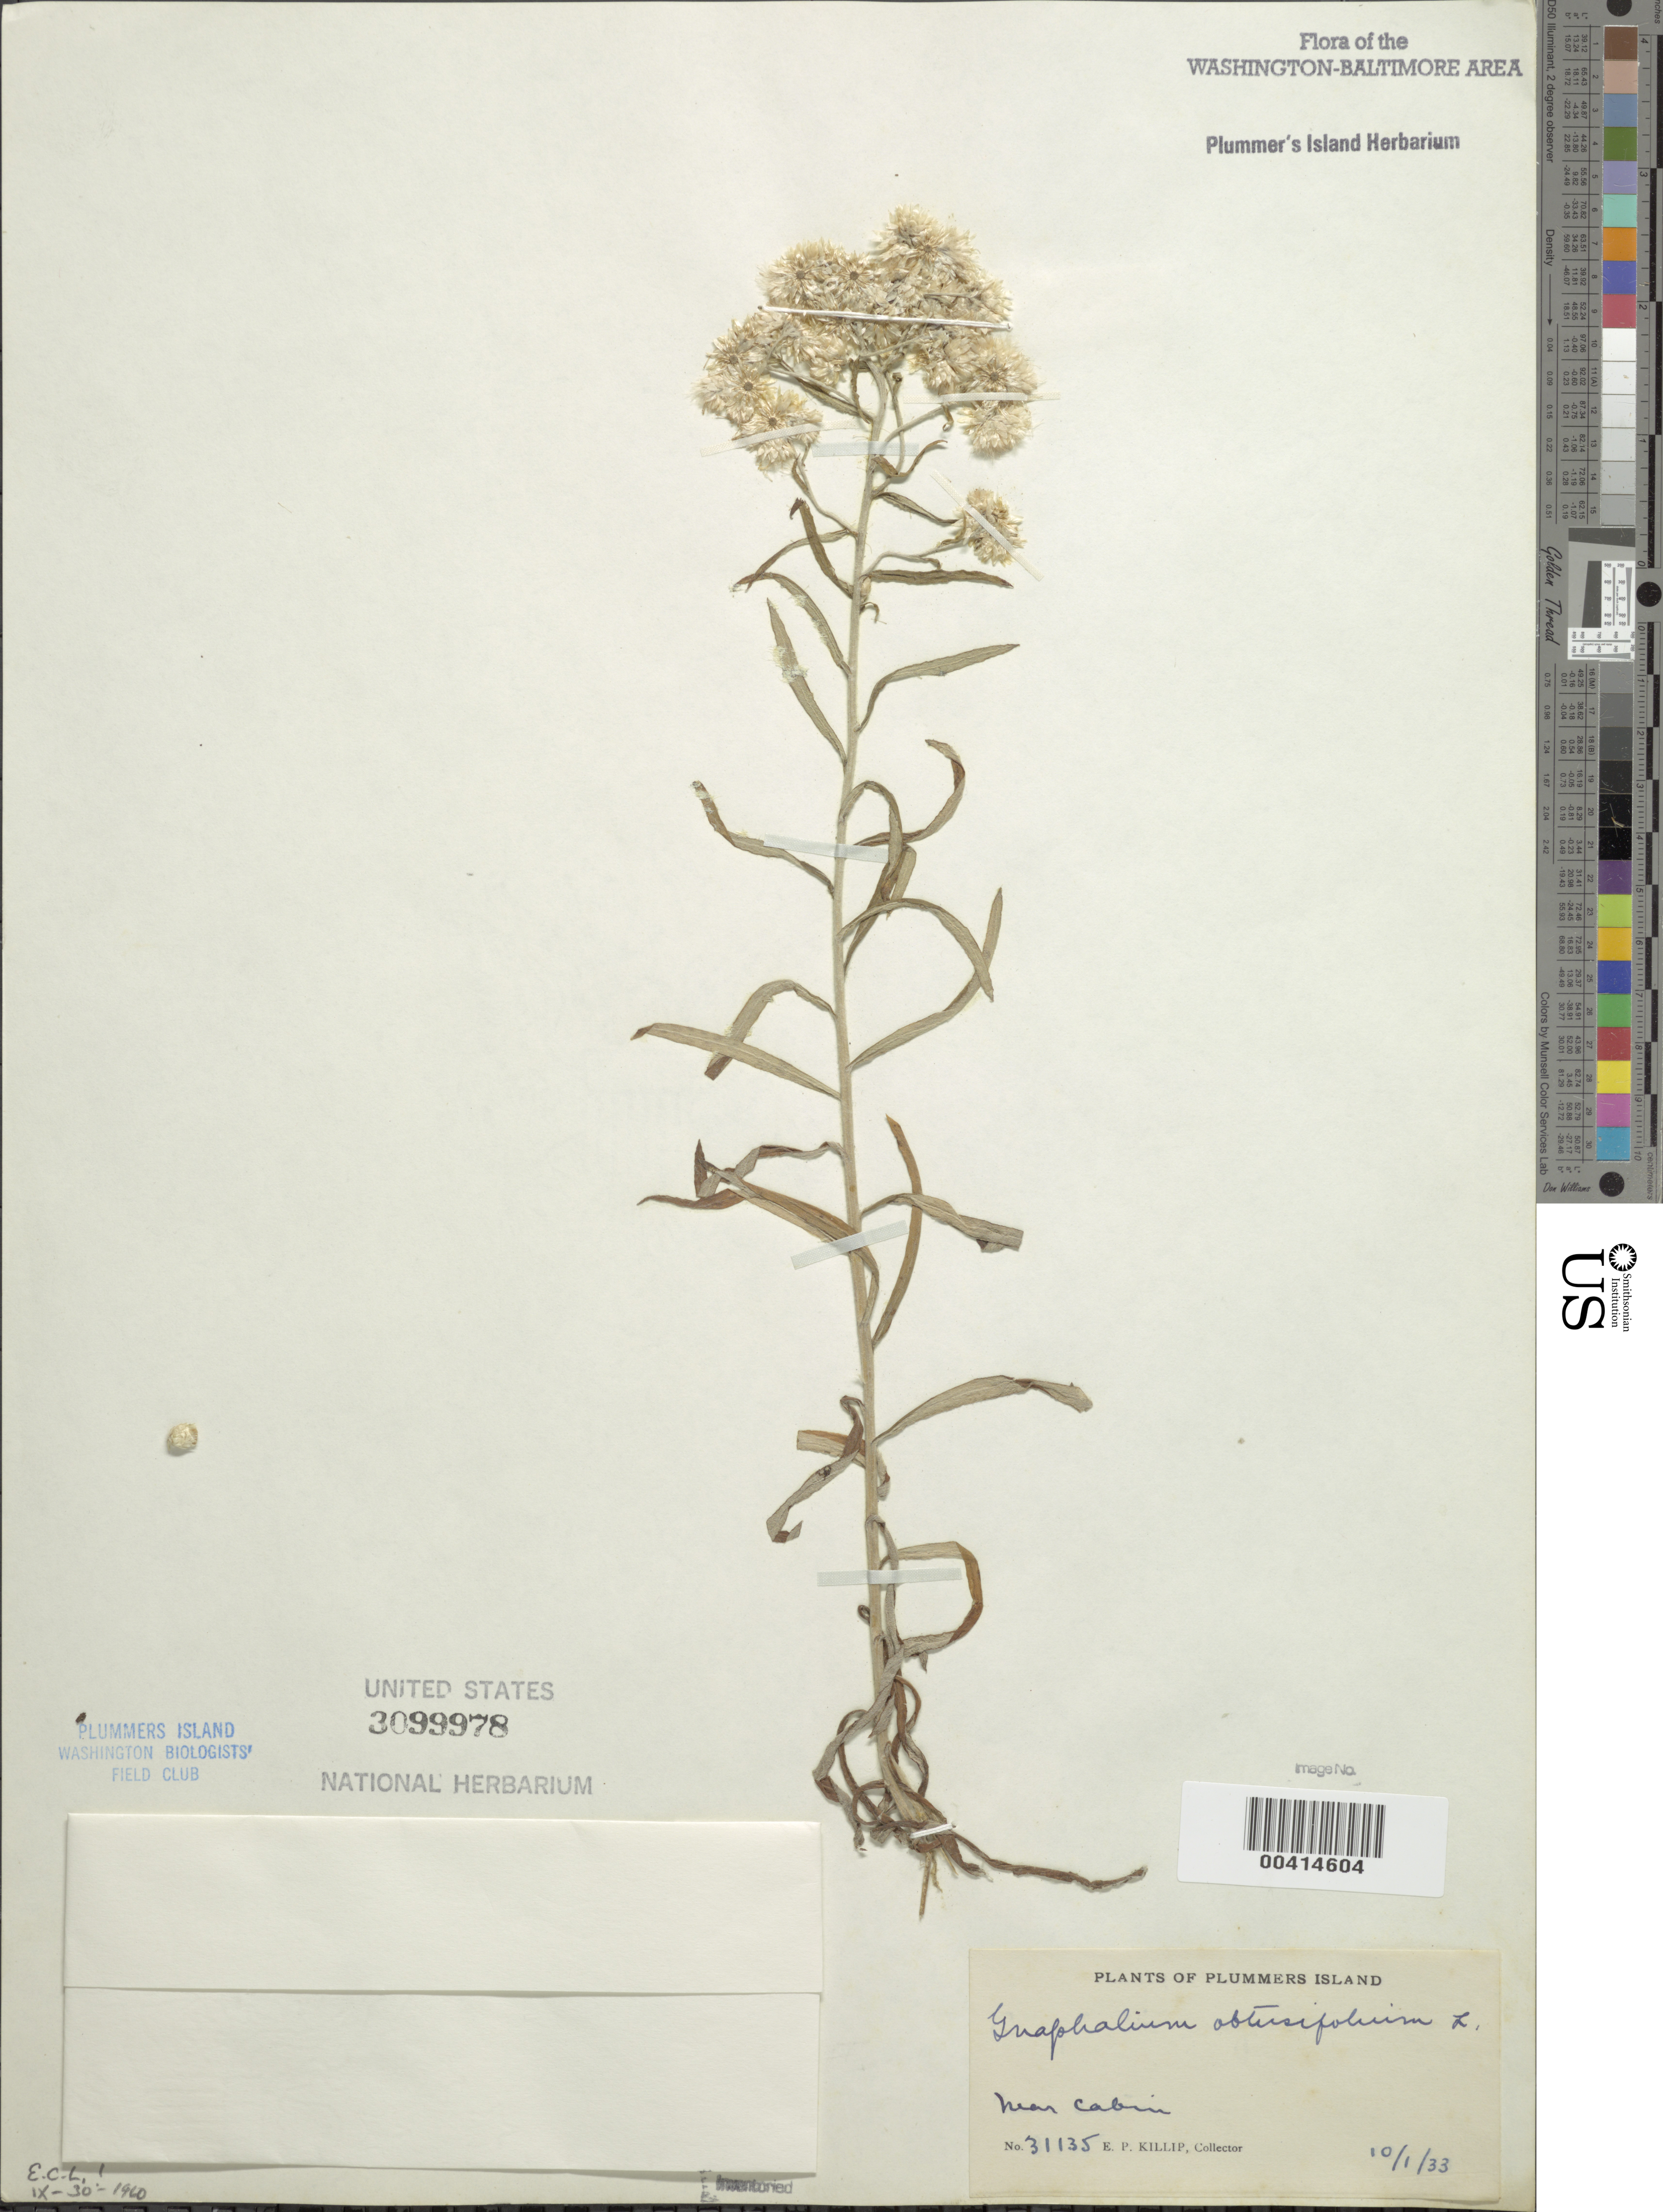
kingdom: Plantae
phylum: Tracheophyta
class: Magnoliopsida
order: Asterales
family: Asteraceae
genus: Pseudognaphalium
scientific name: Pseudognaphalium obtusifolium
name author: (L.) Hilliard & B.L. Burtt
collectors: E. P. Killip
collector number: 31135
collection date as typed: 01 Oct 1933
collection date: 1933-10-01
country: United States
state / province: Maryland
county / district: Montgomery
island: Plummers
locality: Plummer's Island; near Cabin C. & O. Canal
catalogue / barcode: US 3099978